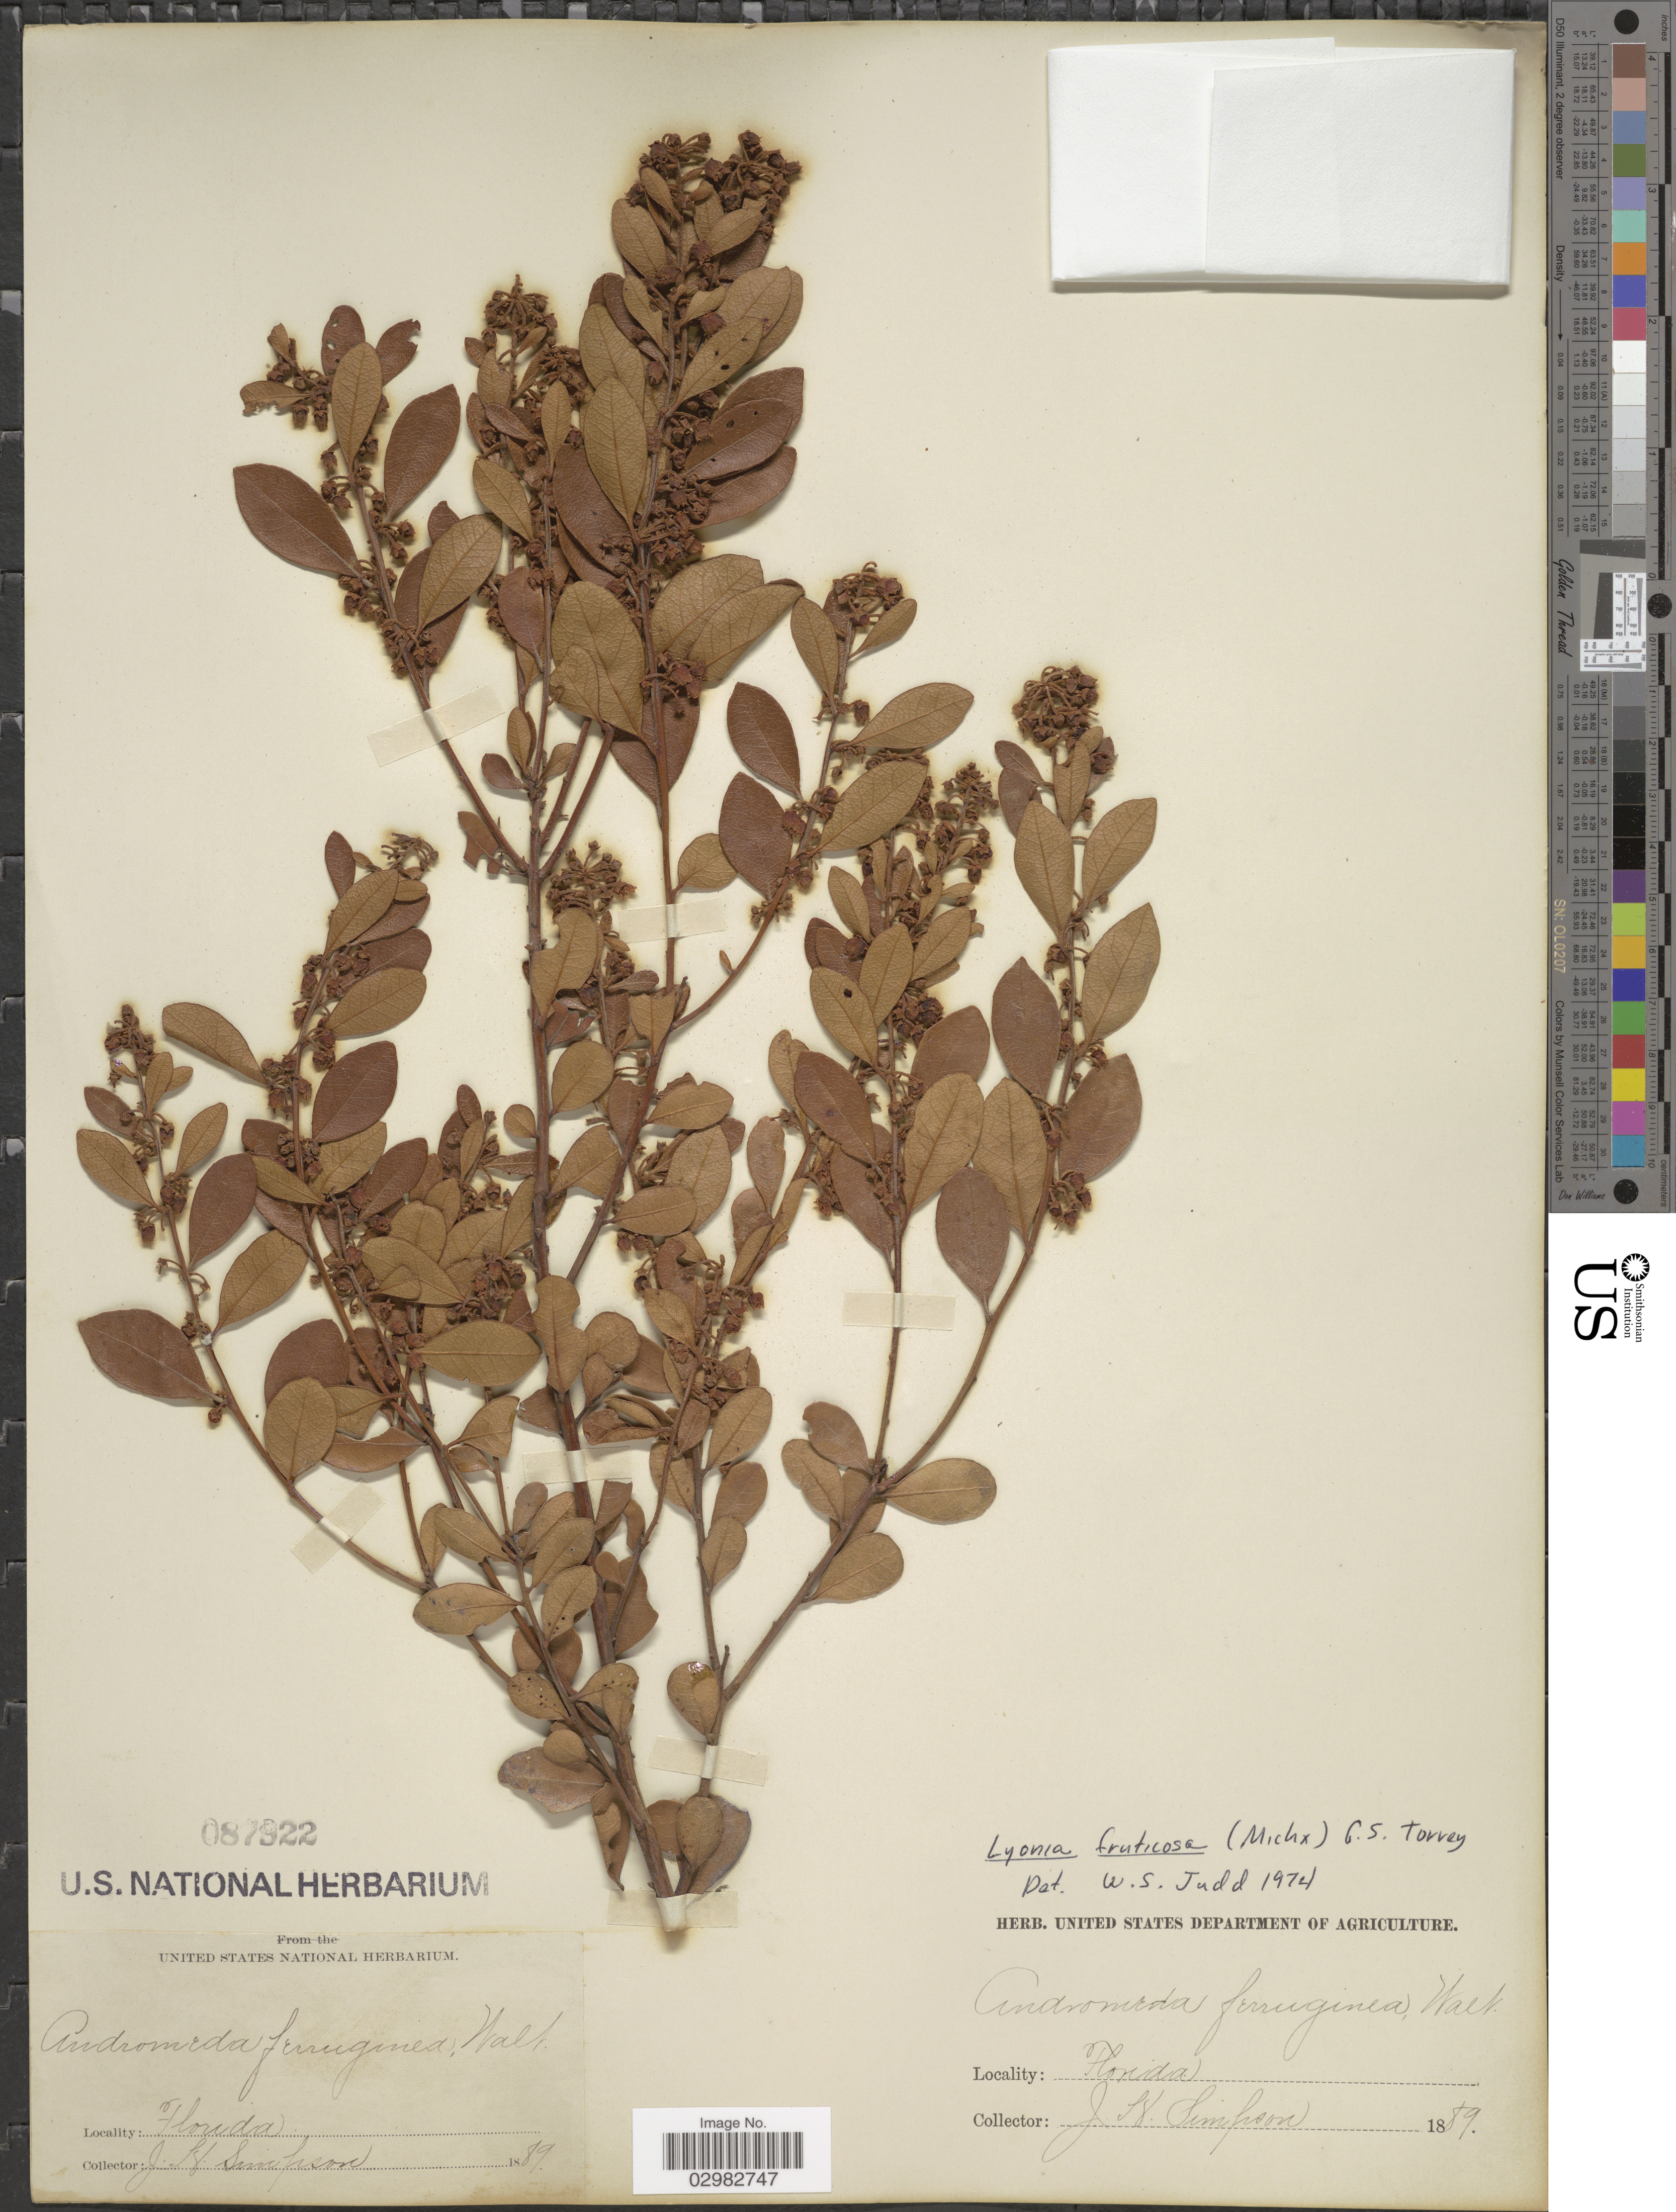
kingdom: Plantae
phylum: Tracheophyta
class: Magnoliopsida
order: Ericales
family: Ericaceae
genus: Lyonia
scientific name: Lyonia fruticosa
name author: (Michx.) G.S. Torr.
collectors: J. H. Simpson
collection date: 1889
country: United States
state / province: Florida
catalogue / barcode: US 87922